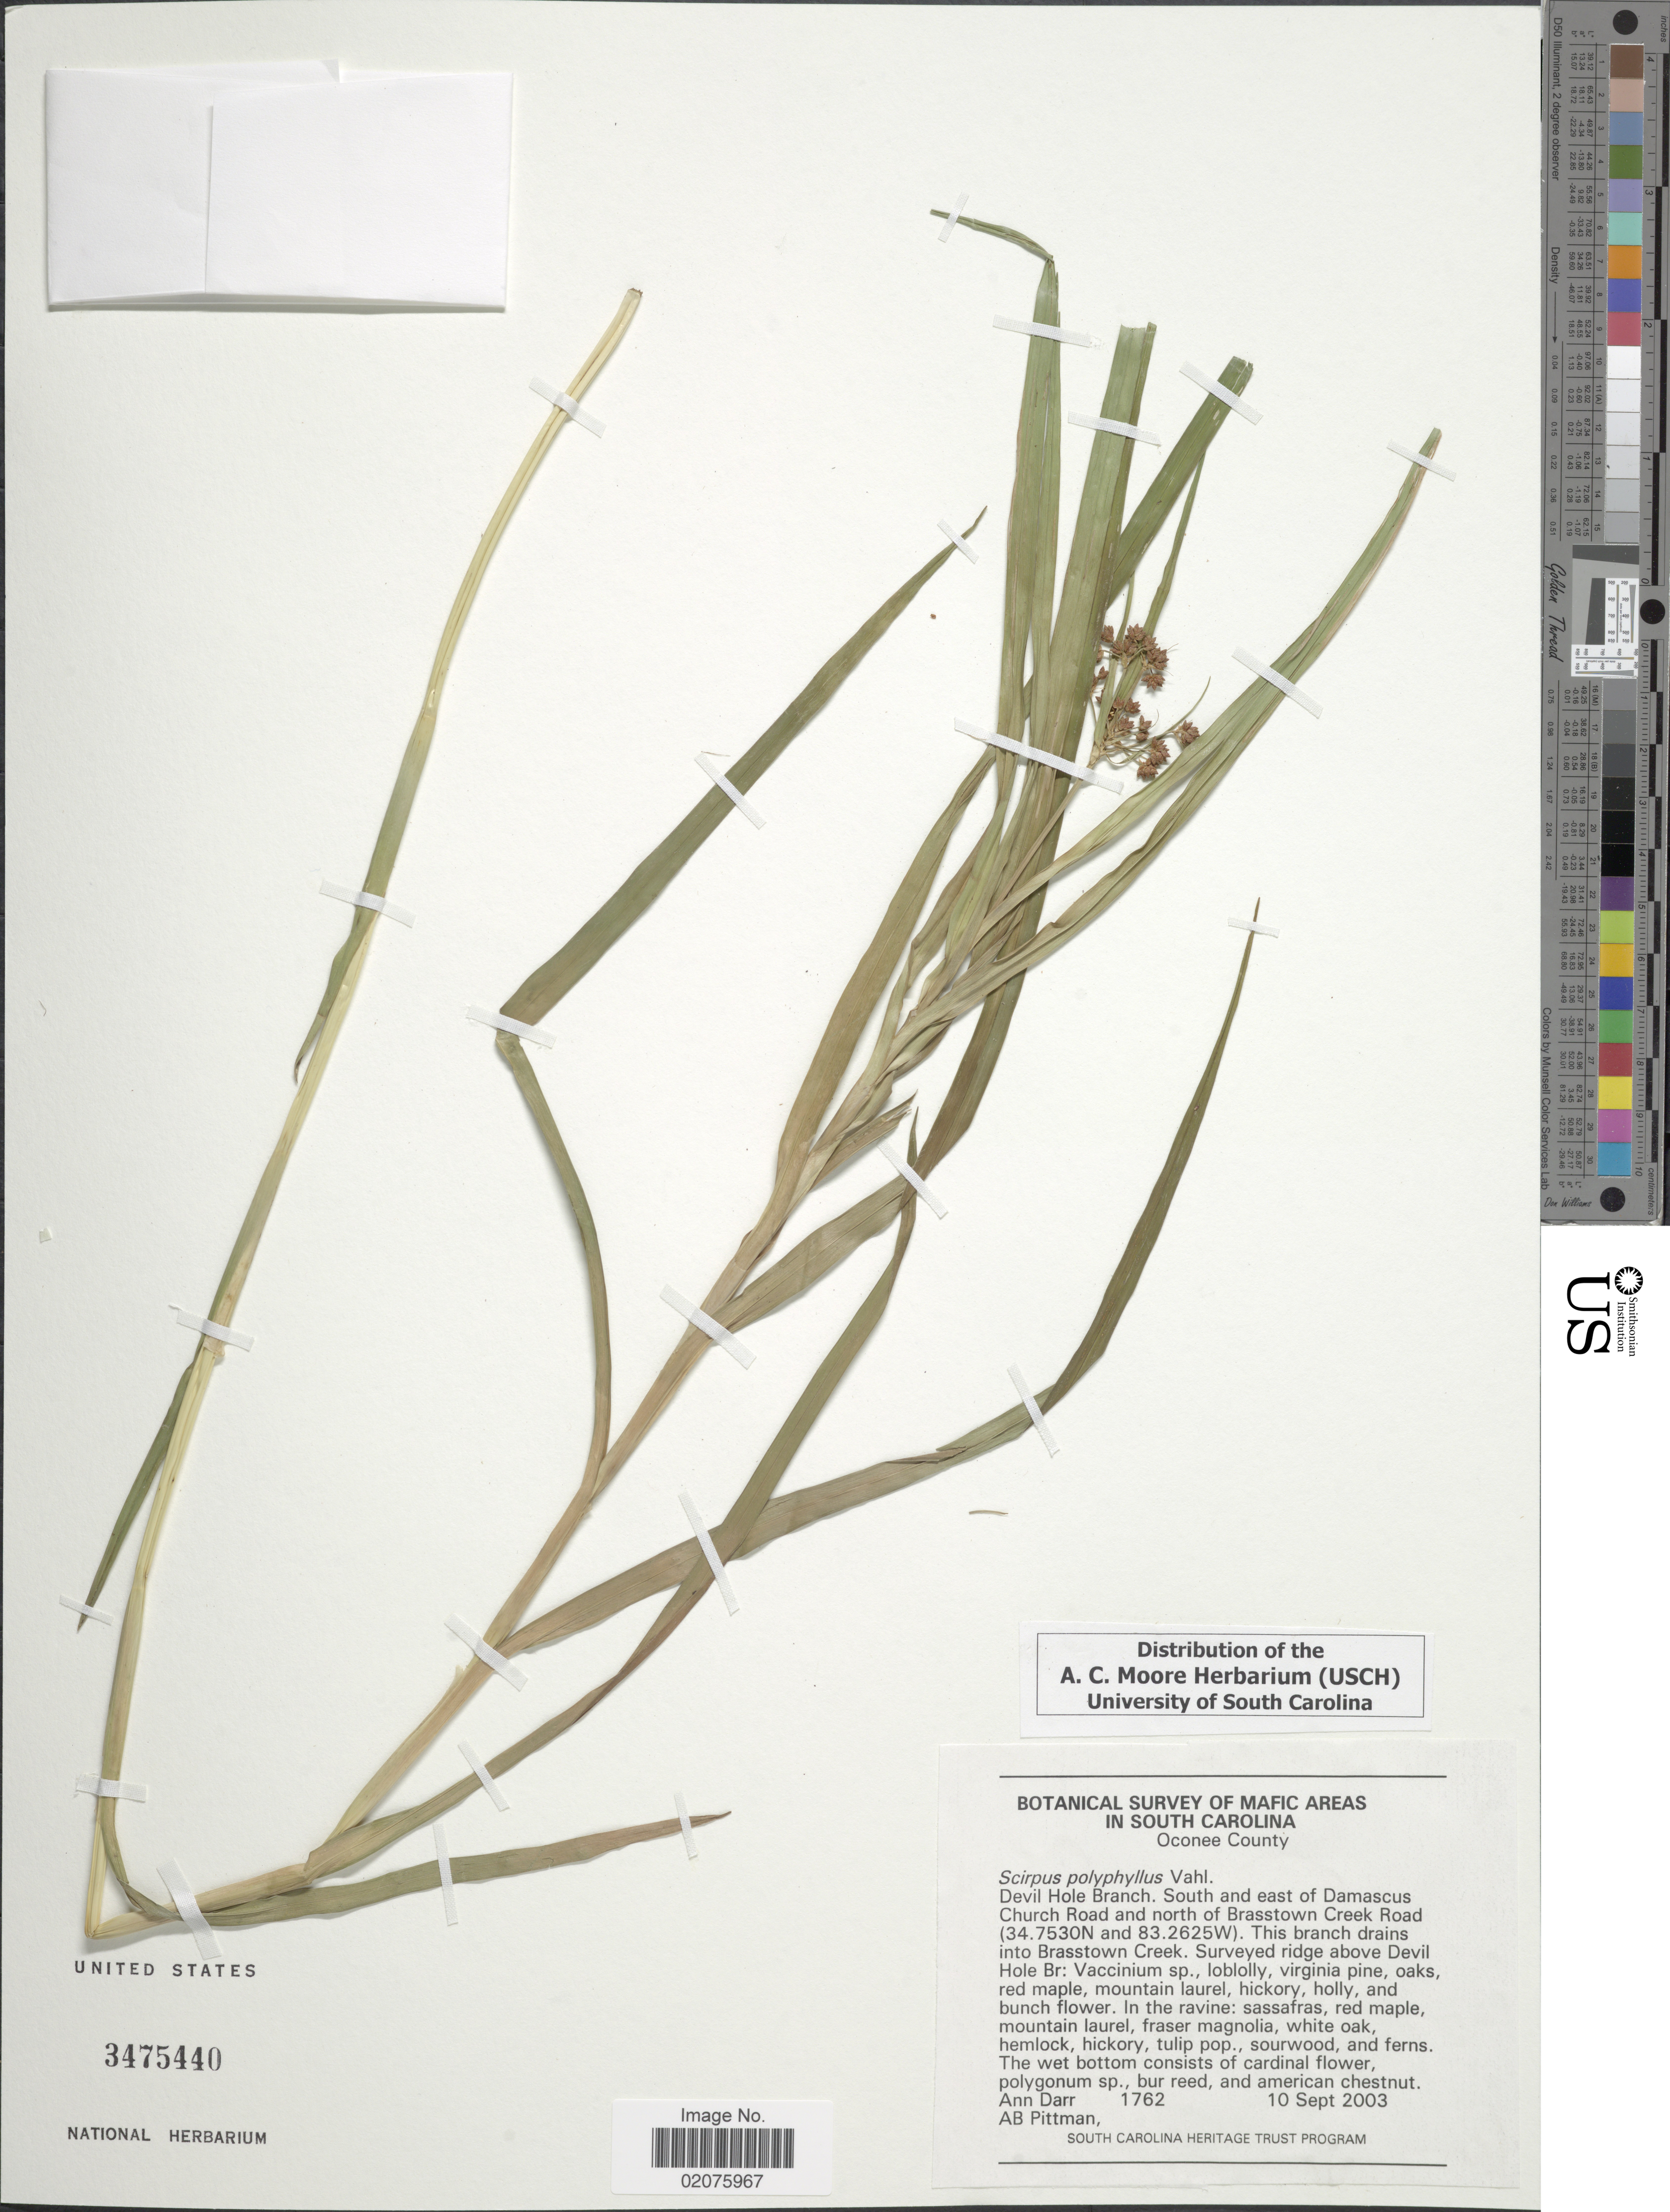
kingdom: Plantae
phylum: Tracheophyta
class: Liliopsida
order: Poales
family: Cyperaceae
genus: Scirpus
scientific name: Scirpus polyphyllus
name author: Vahl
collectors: A. Darr & A. B. Pittman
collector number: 1762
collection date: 2003-09-10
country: United States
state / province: South Carolina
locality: Mafic Areas, Oconee County, Devil Hole Branch, South and east of Damascus Church Road and North of Brasstown Creek Road. This branch drains into Brasstown Creek, above Devil Hole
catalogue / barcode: US 3475440